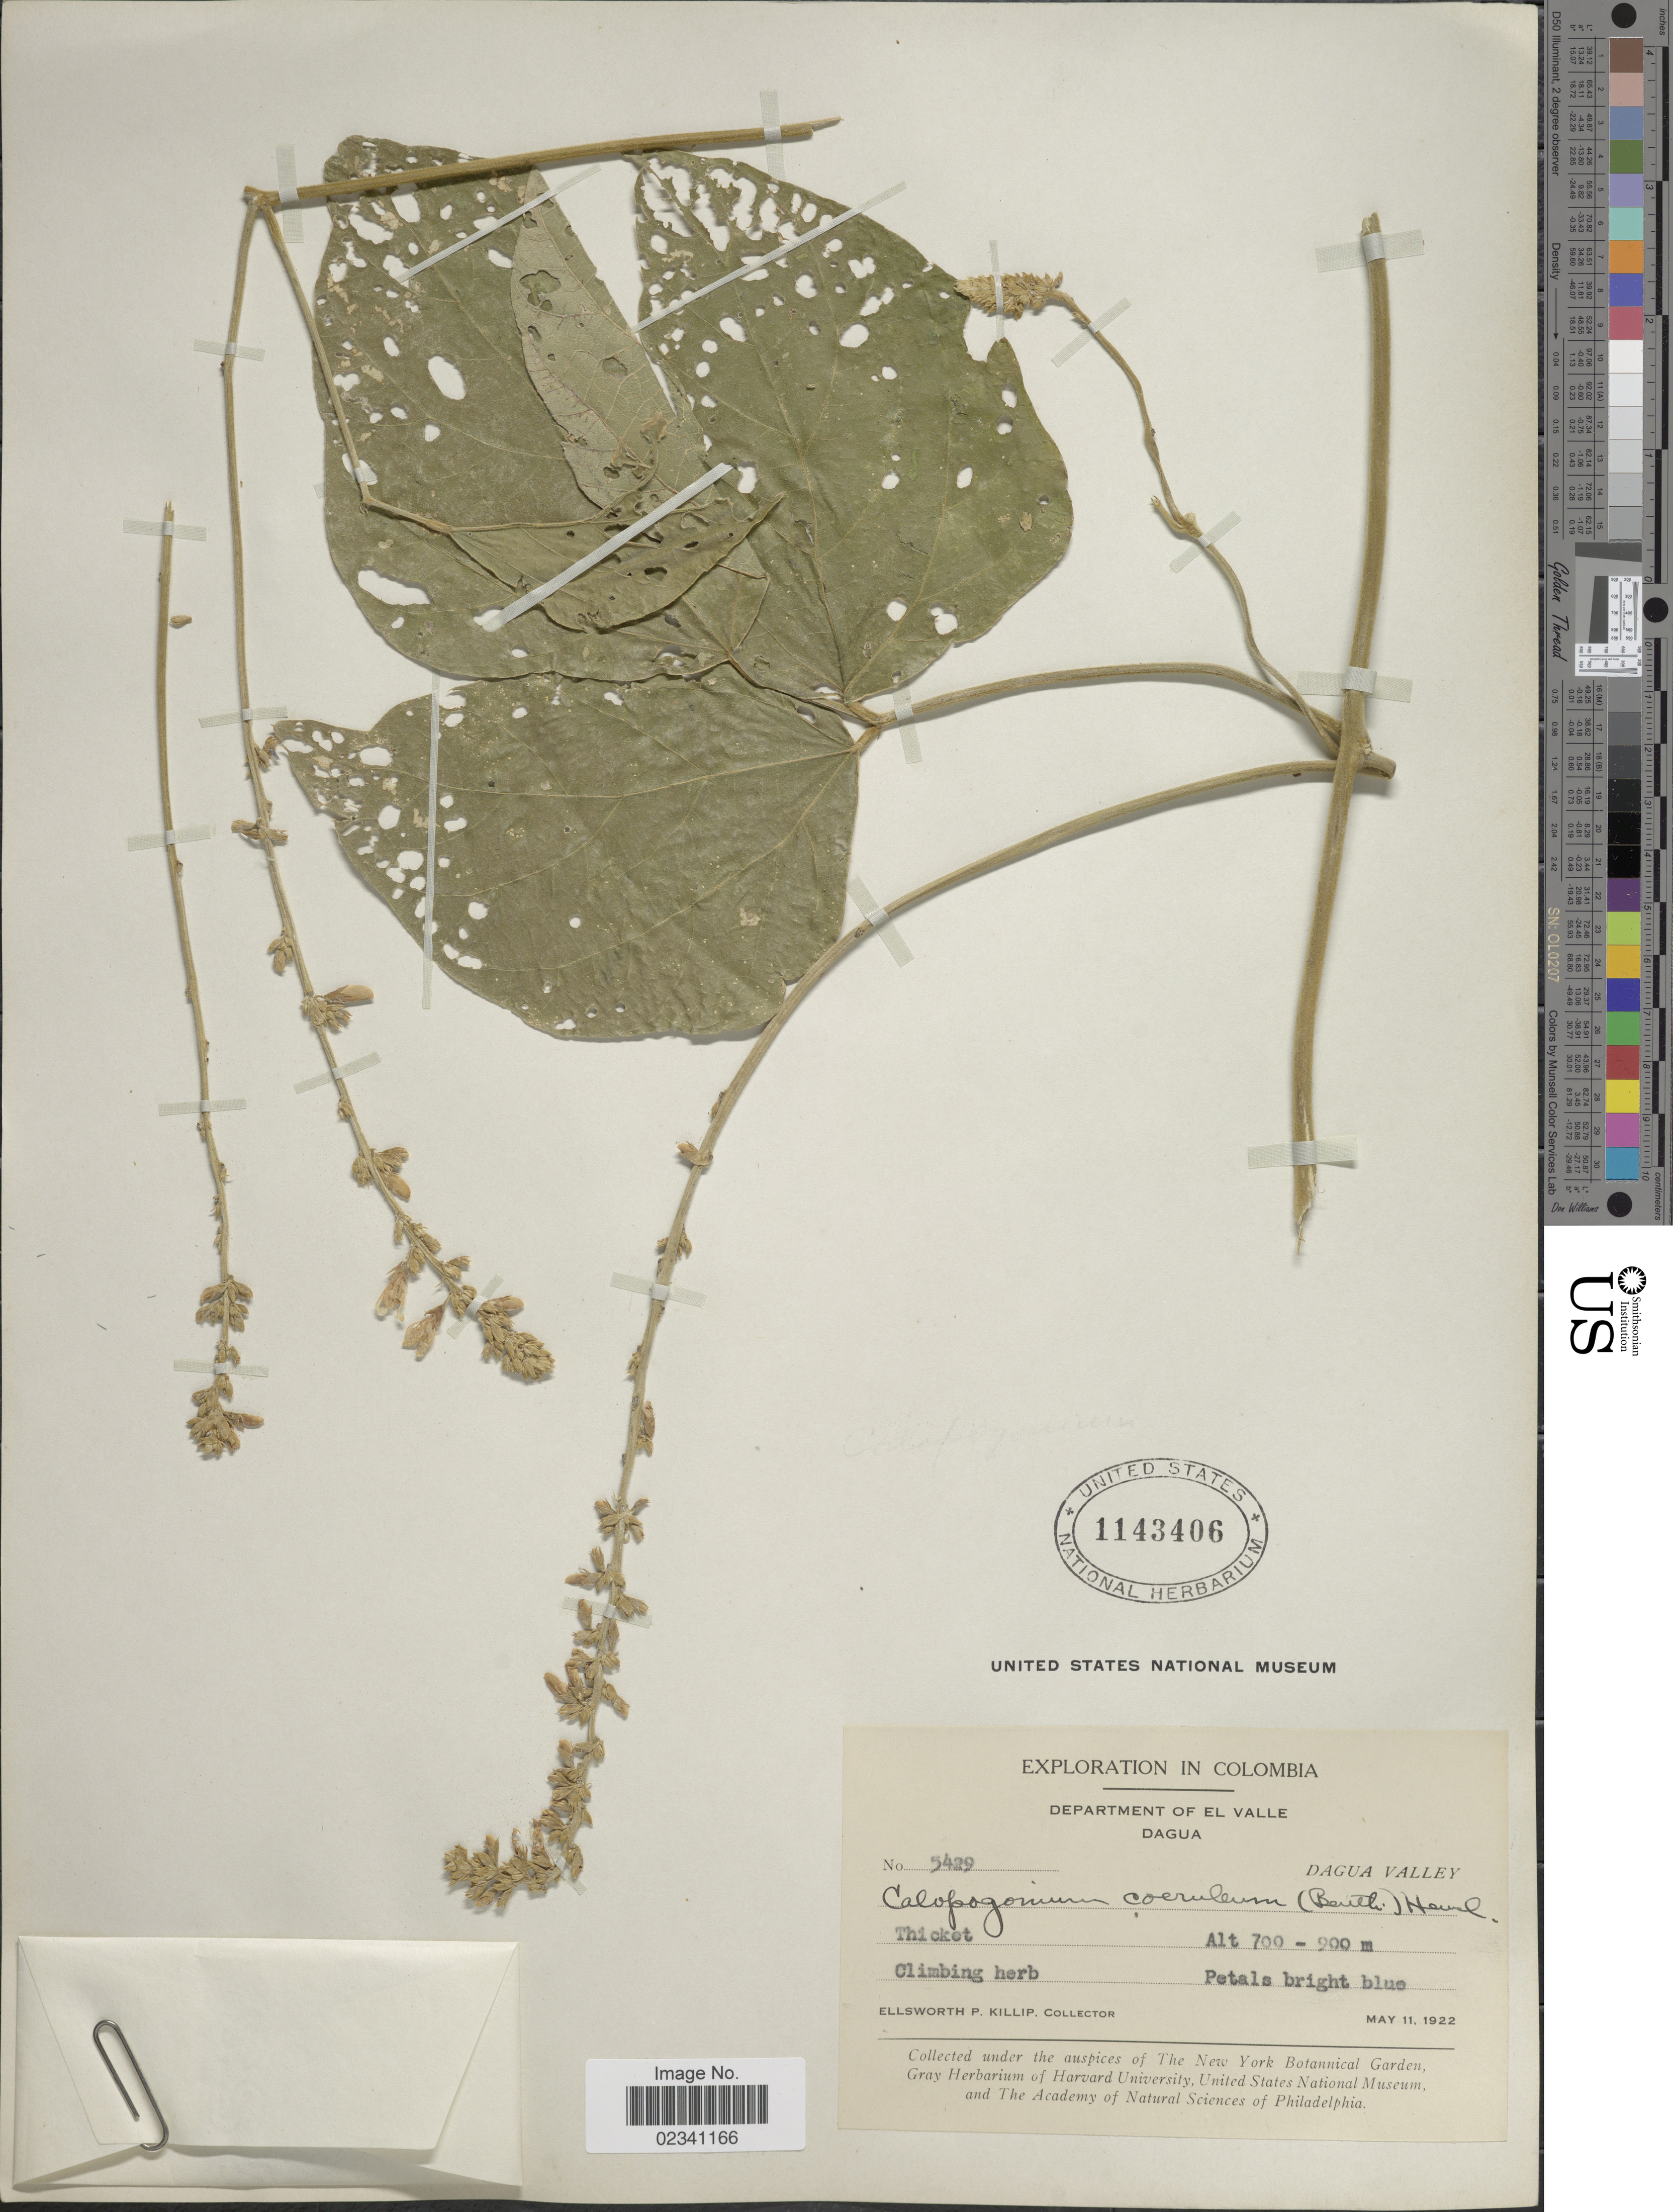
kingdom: Plantae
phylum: Tracheophyta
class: Magnoliopsida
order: Fabales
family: Fabaceae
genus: Calopogonium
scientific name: Calopogonium caeruleum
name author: (Benth.) C. Wright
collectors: E. P. Killip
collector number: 5429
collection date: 1922-05-11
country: Colombia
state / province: Valle del Cauca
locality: Department of El Valle, Dagua, Dagua Valley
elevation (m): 700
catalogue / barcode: US 1143406